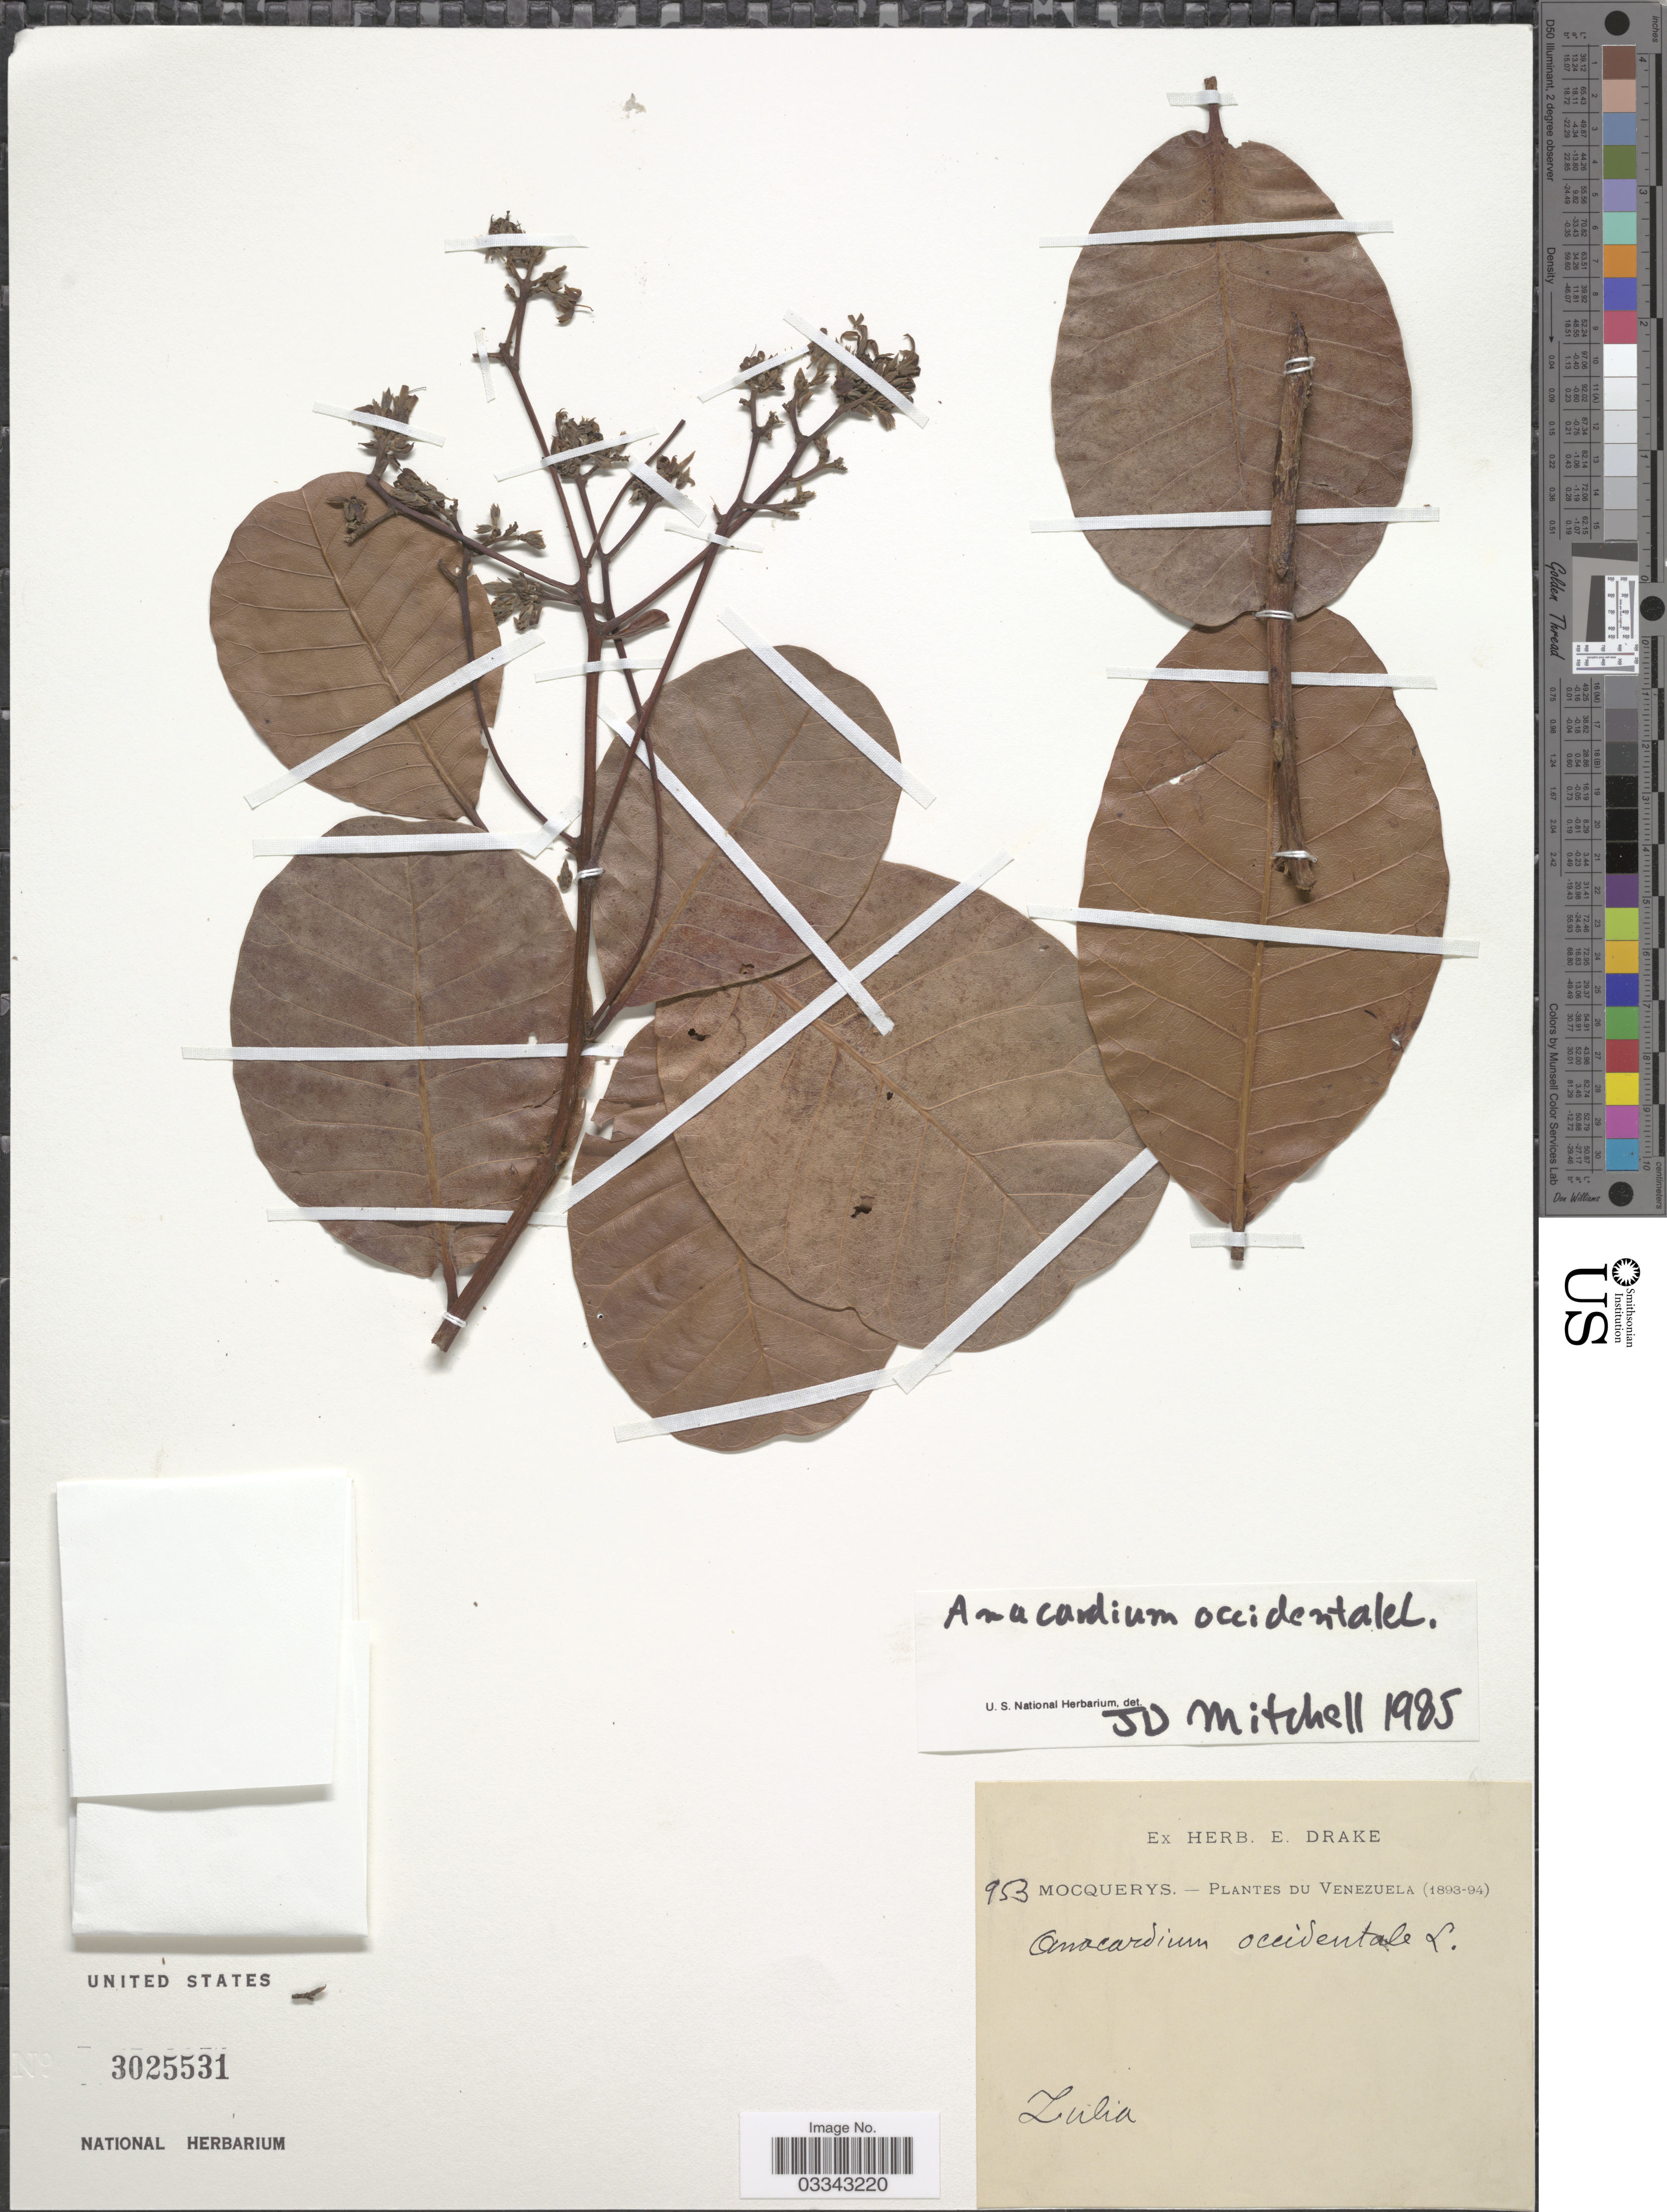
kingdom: Plantae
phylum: Tracheophyta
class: Magnoliopsida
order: Sapindales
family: Anacardiaceae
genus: Anacardium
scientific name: Anacardium occidentale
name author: L.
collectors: A. Mocquerys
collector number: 953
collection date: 1893/1894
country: Venezuela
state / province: Zulia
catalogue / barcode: US 3025531